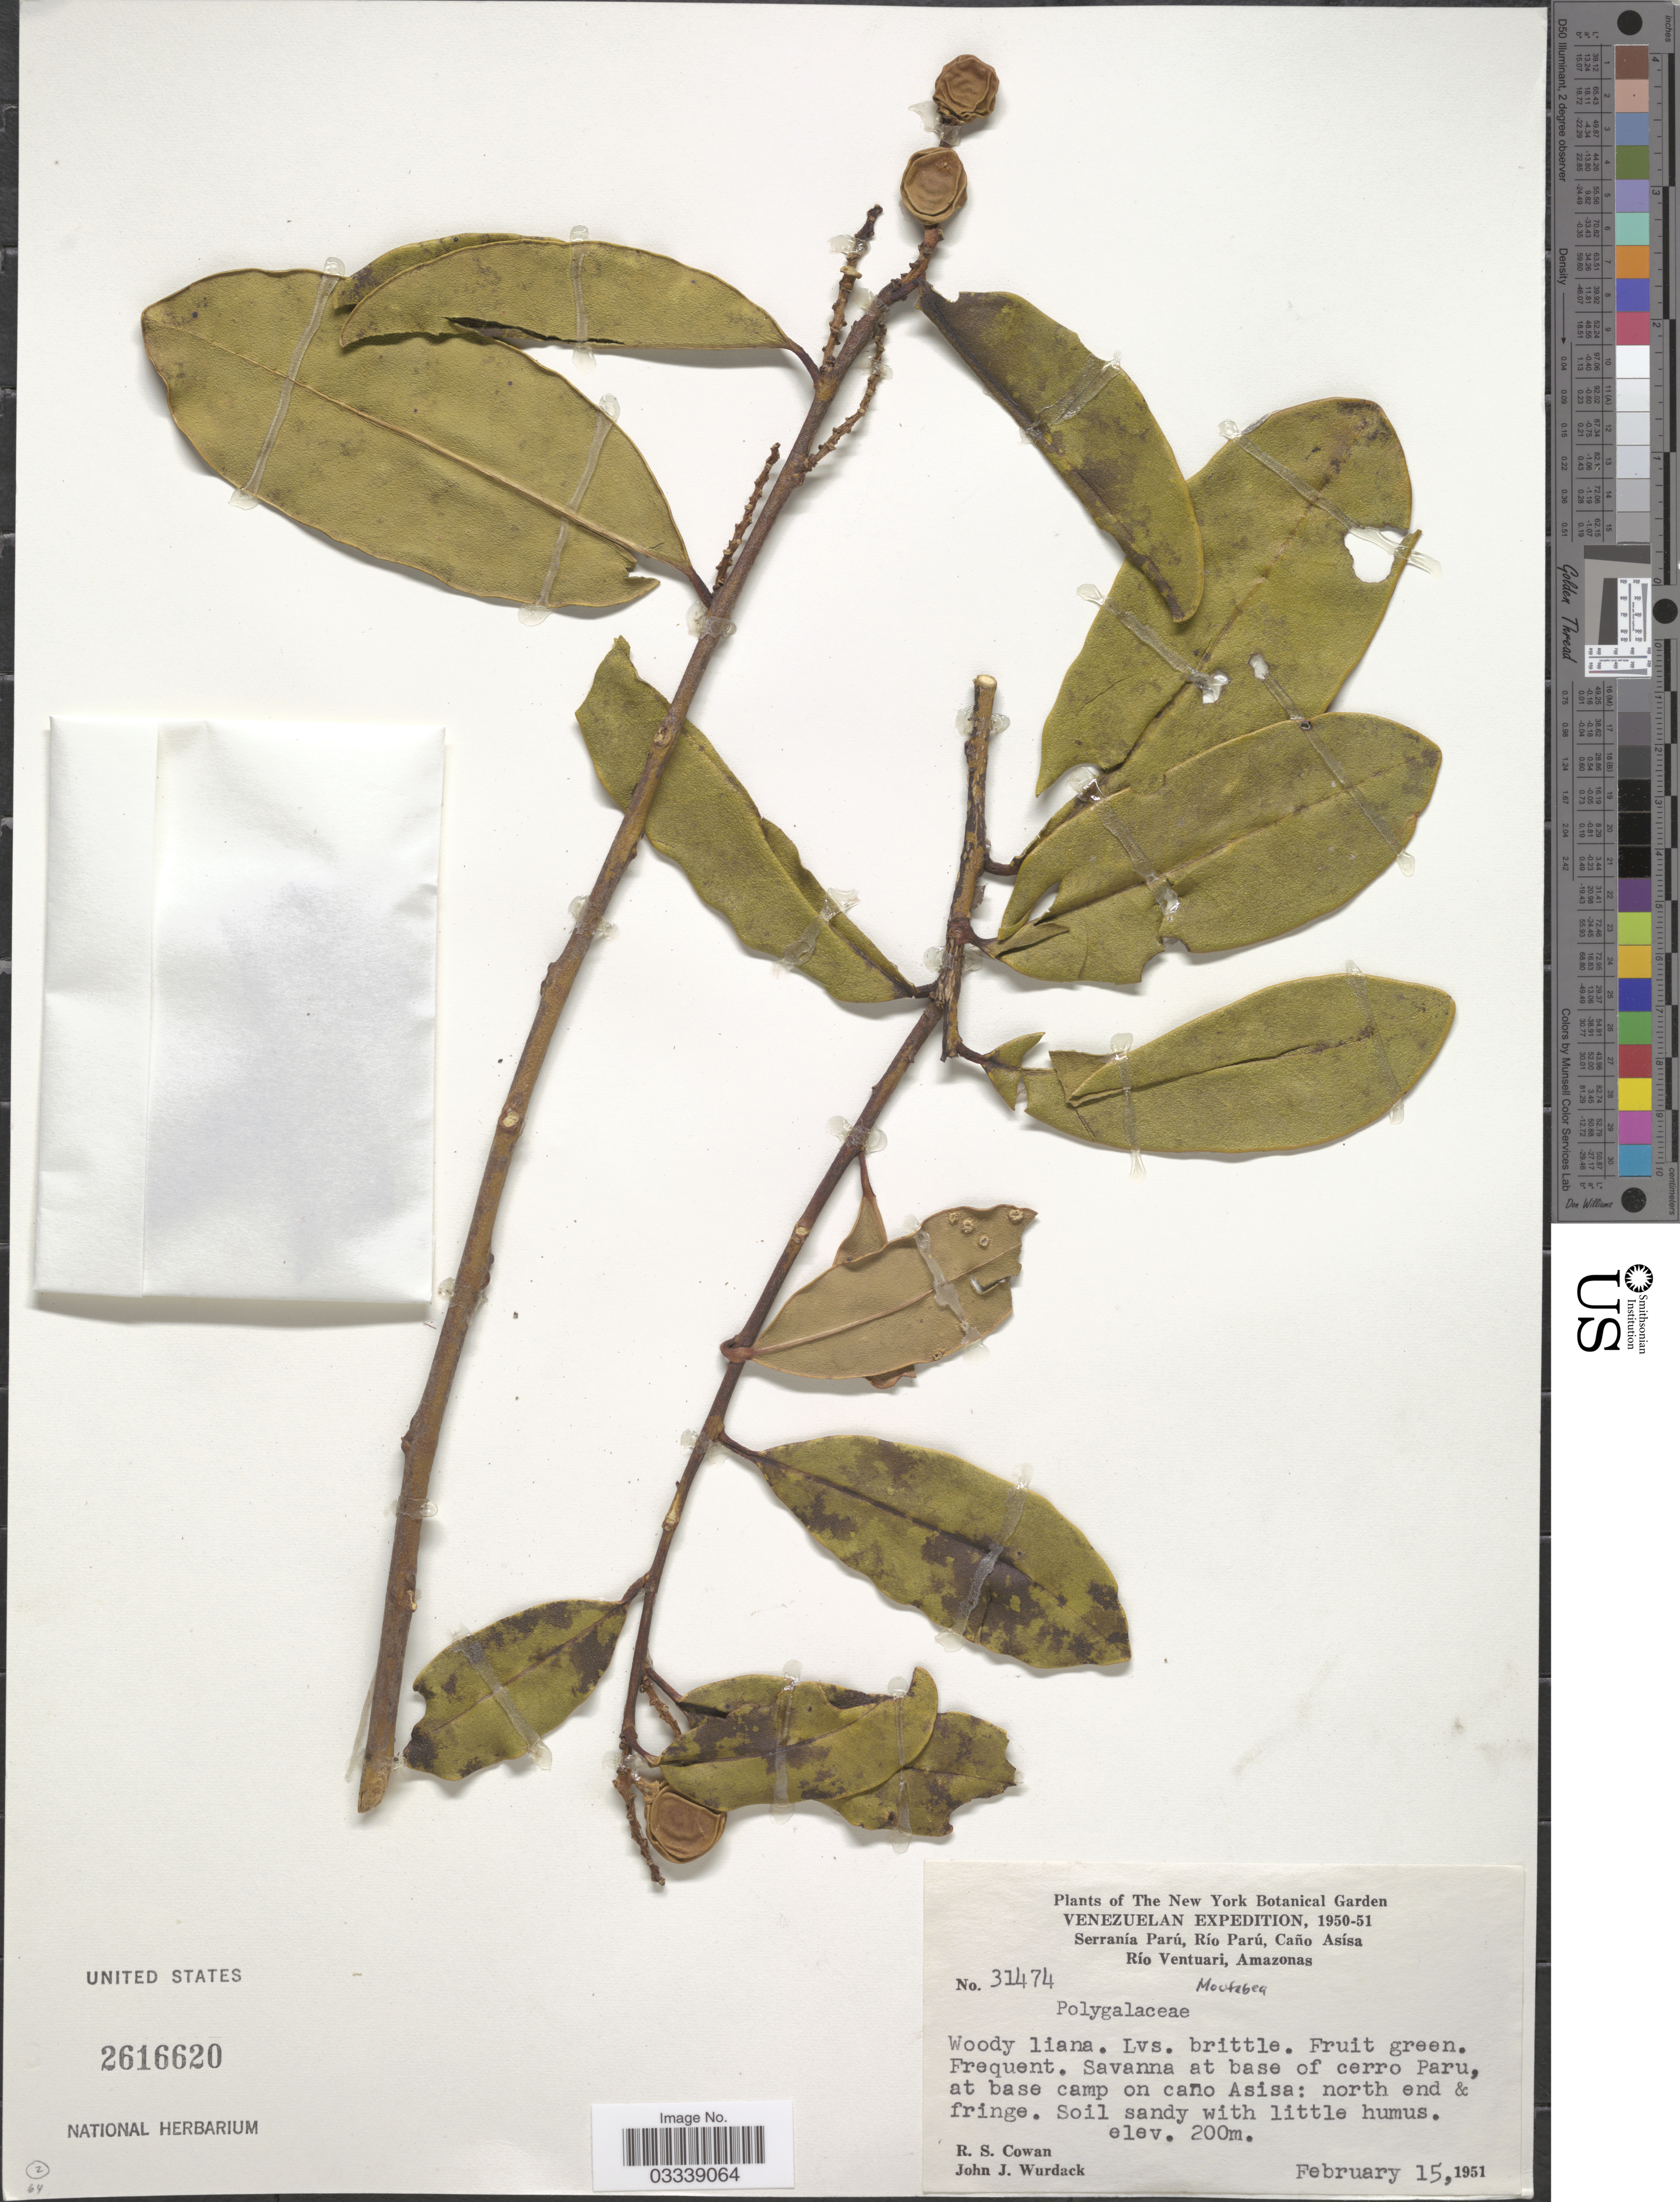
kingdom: Plantae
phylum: Tracheophyta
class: Magnoliopsida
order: Fabales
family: Polygalaceae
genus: Moutabea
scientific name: Moutabea sp.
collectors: R. S. Cowan & J. J. Wurdack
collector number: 31474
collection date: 1951-02-15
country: Venezuela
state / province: Amazonas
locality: Serranía Parú, Río Parú, Caño Asísa Río Ventuari. Savanna at base of cerro Paru, at base camp on caño Asisa: north end & fringe.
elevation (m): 200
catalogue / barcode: US 2616620